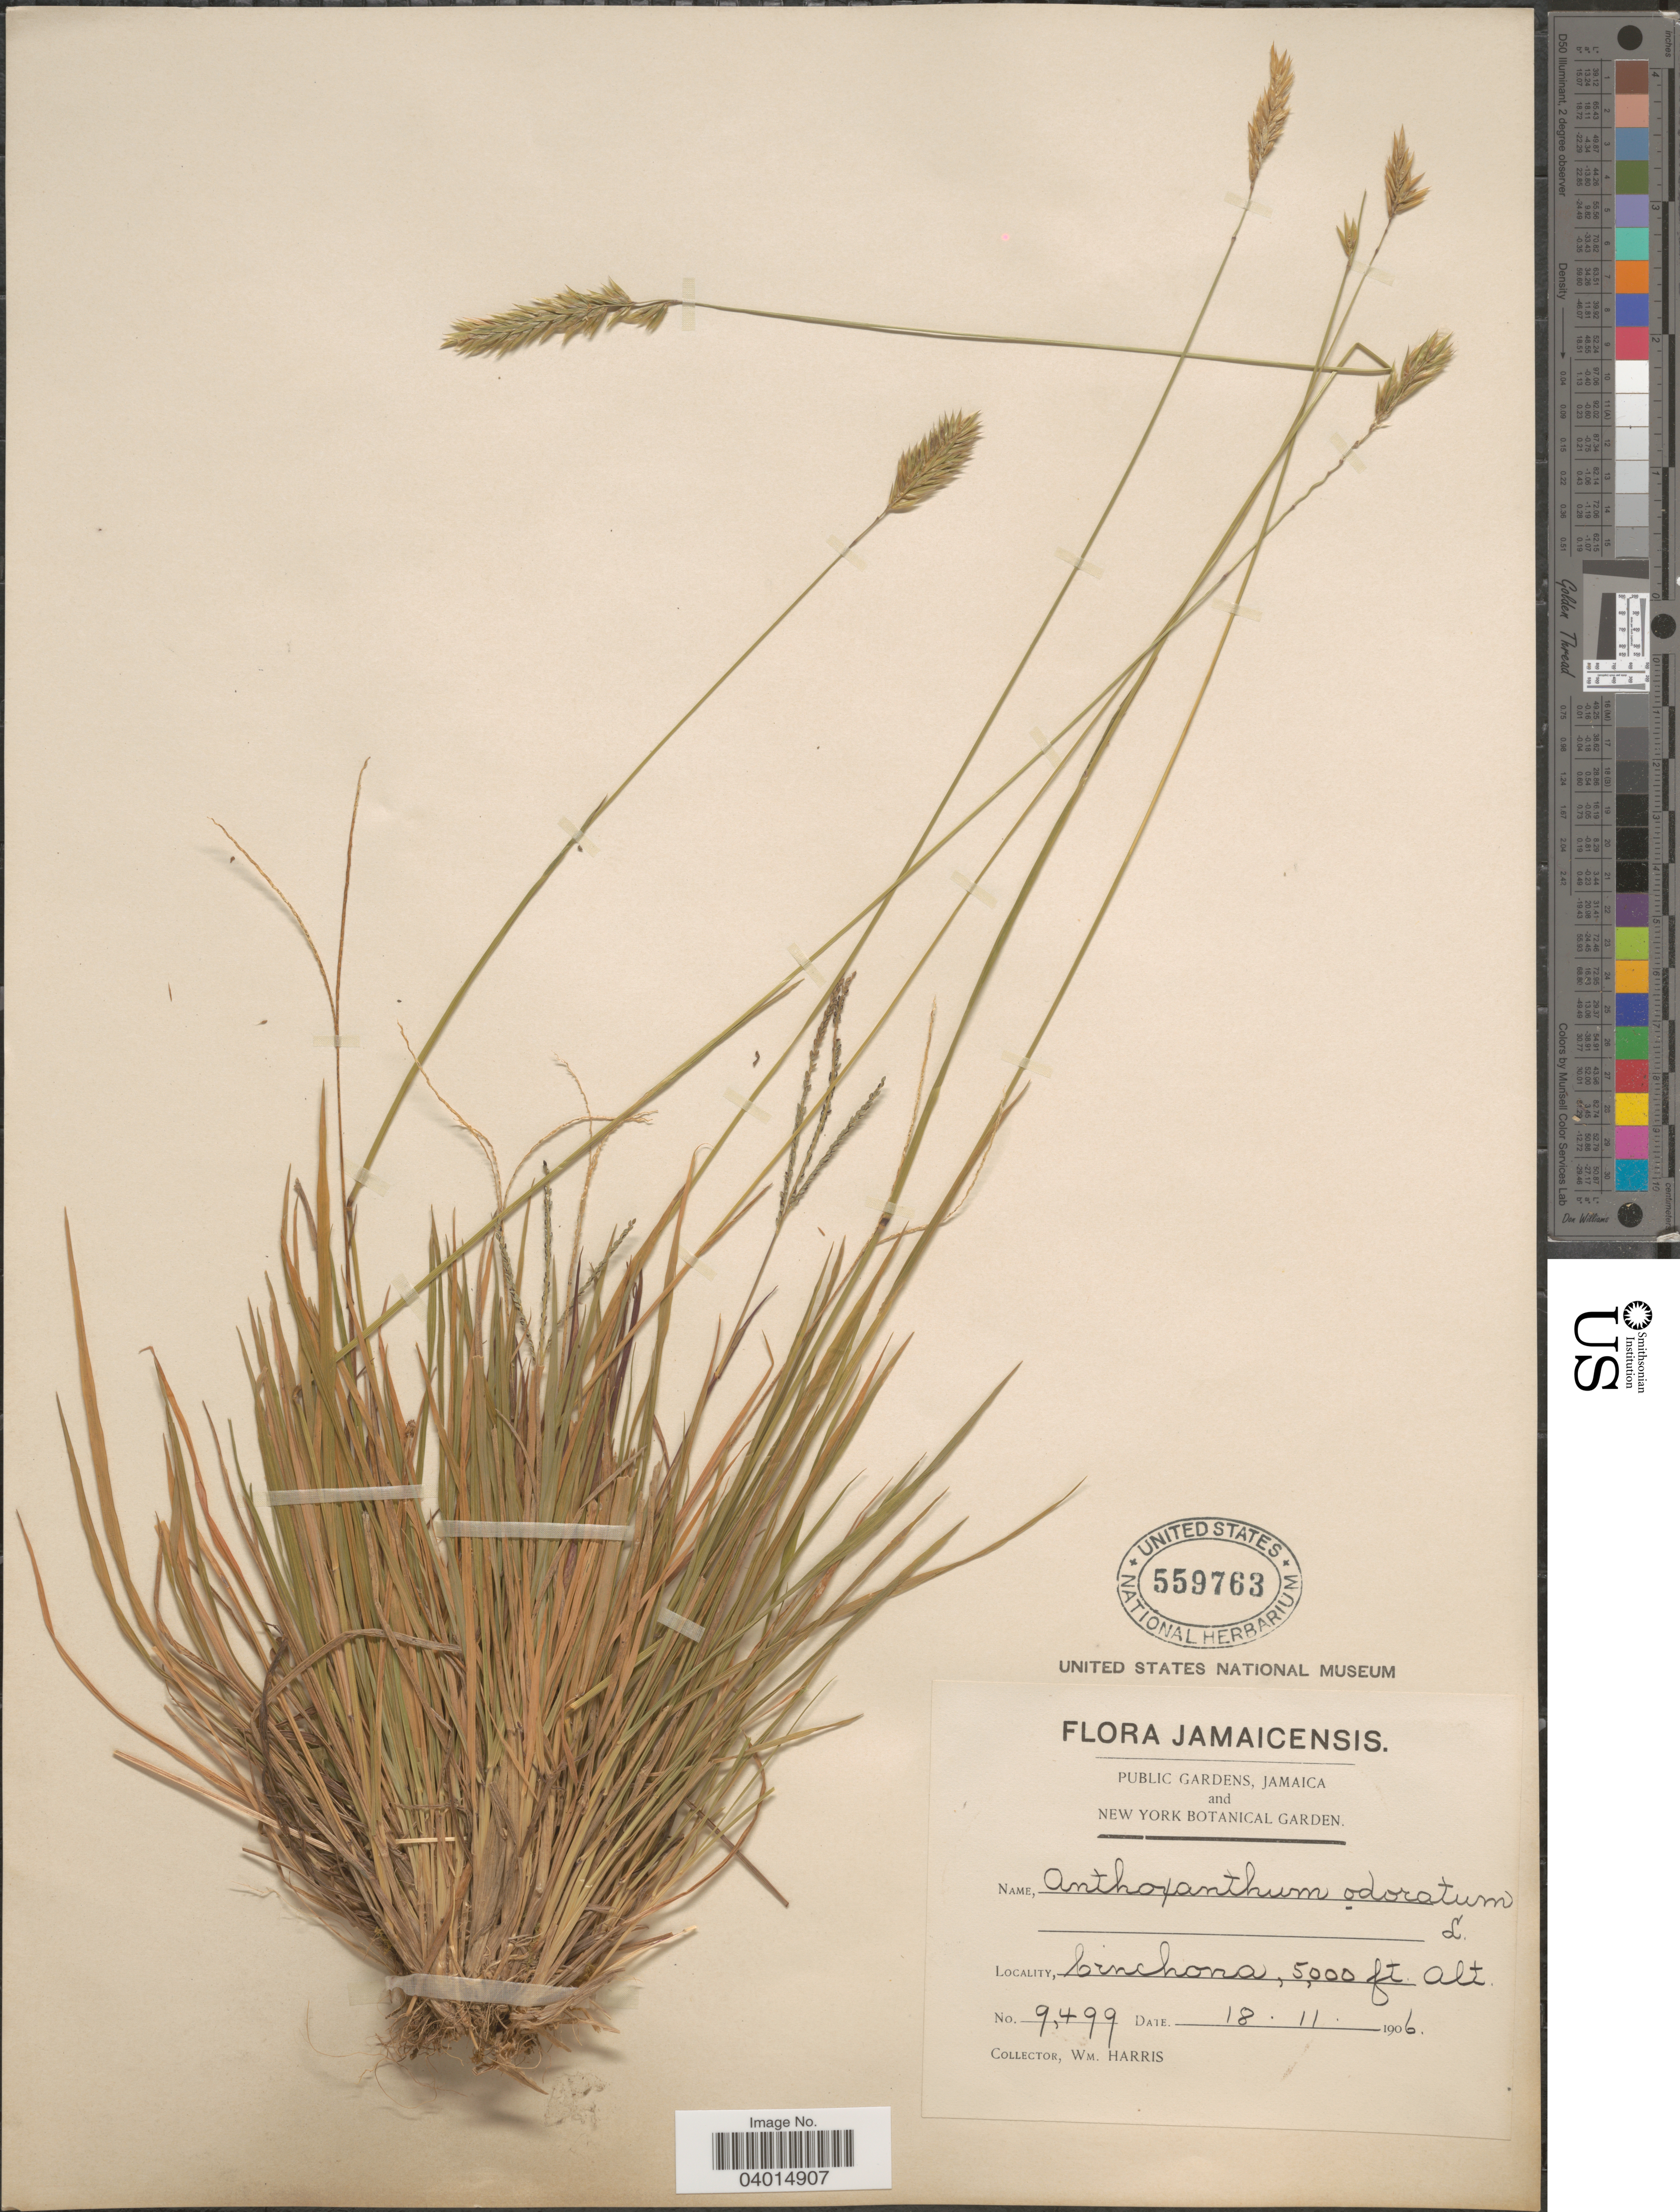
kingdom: Plantae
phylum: Tracheophyta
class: Liliopsida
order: Poales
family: Poaceae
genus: Anthoxanthum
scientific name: Anthoxanthum odoratum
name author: L.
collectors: W. H. Harris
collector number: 9499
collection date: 1906-11-18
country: Jamaica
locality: Cinchona.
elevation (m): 1524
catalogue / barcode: US 559763